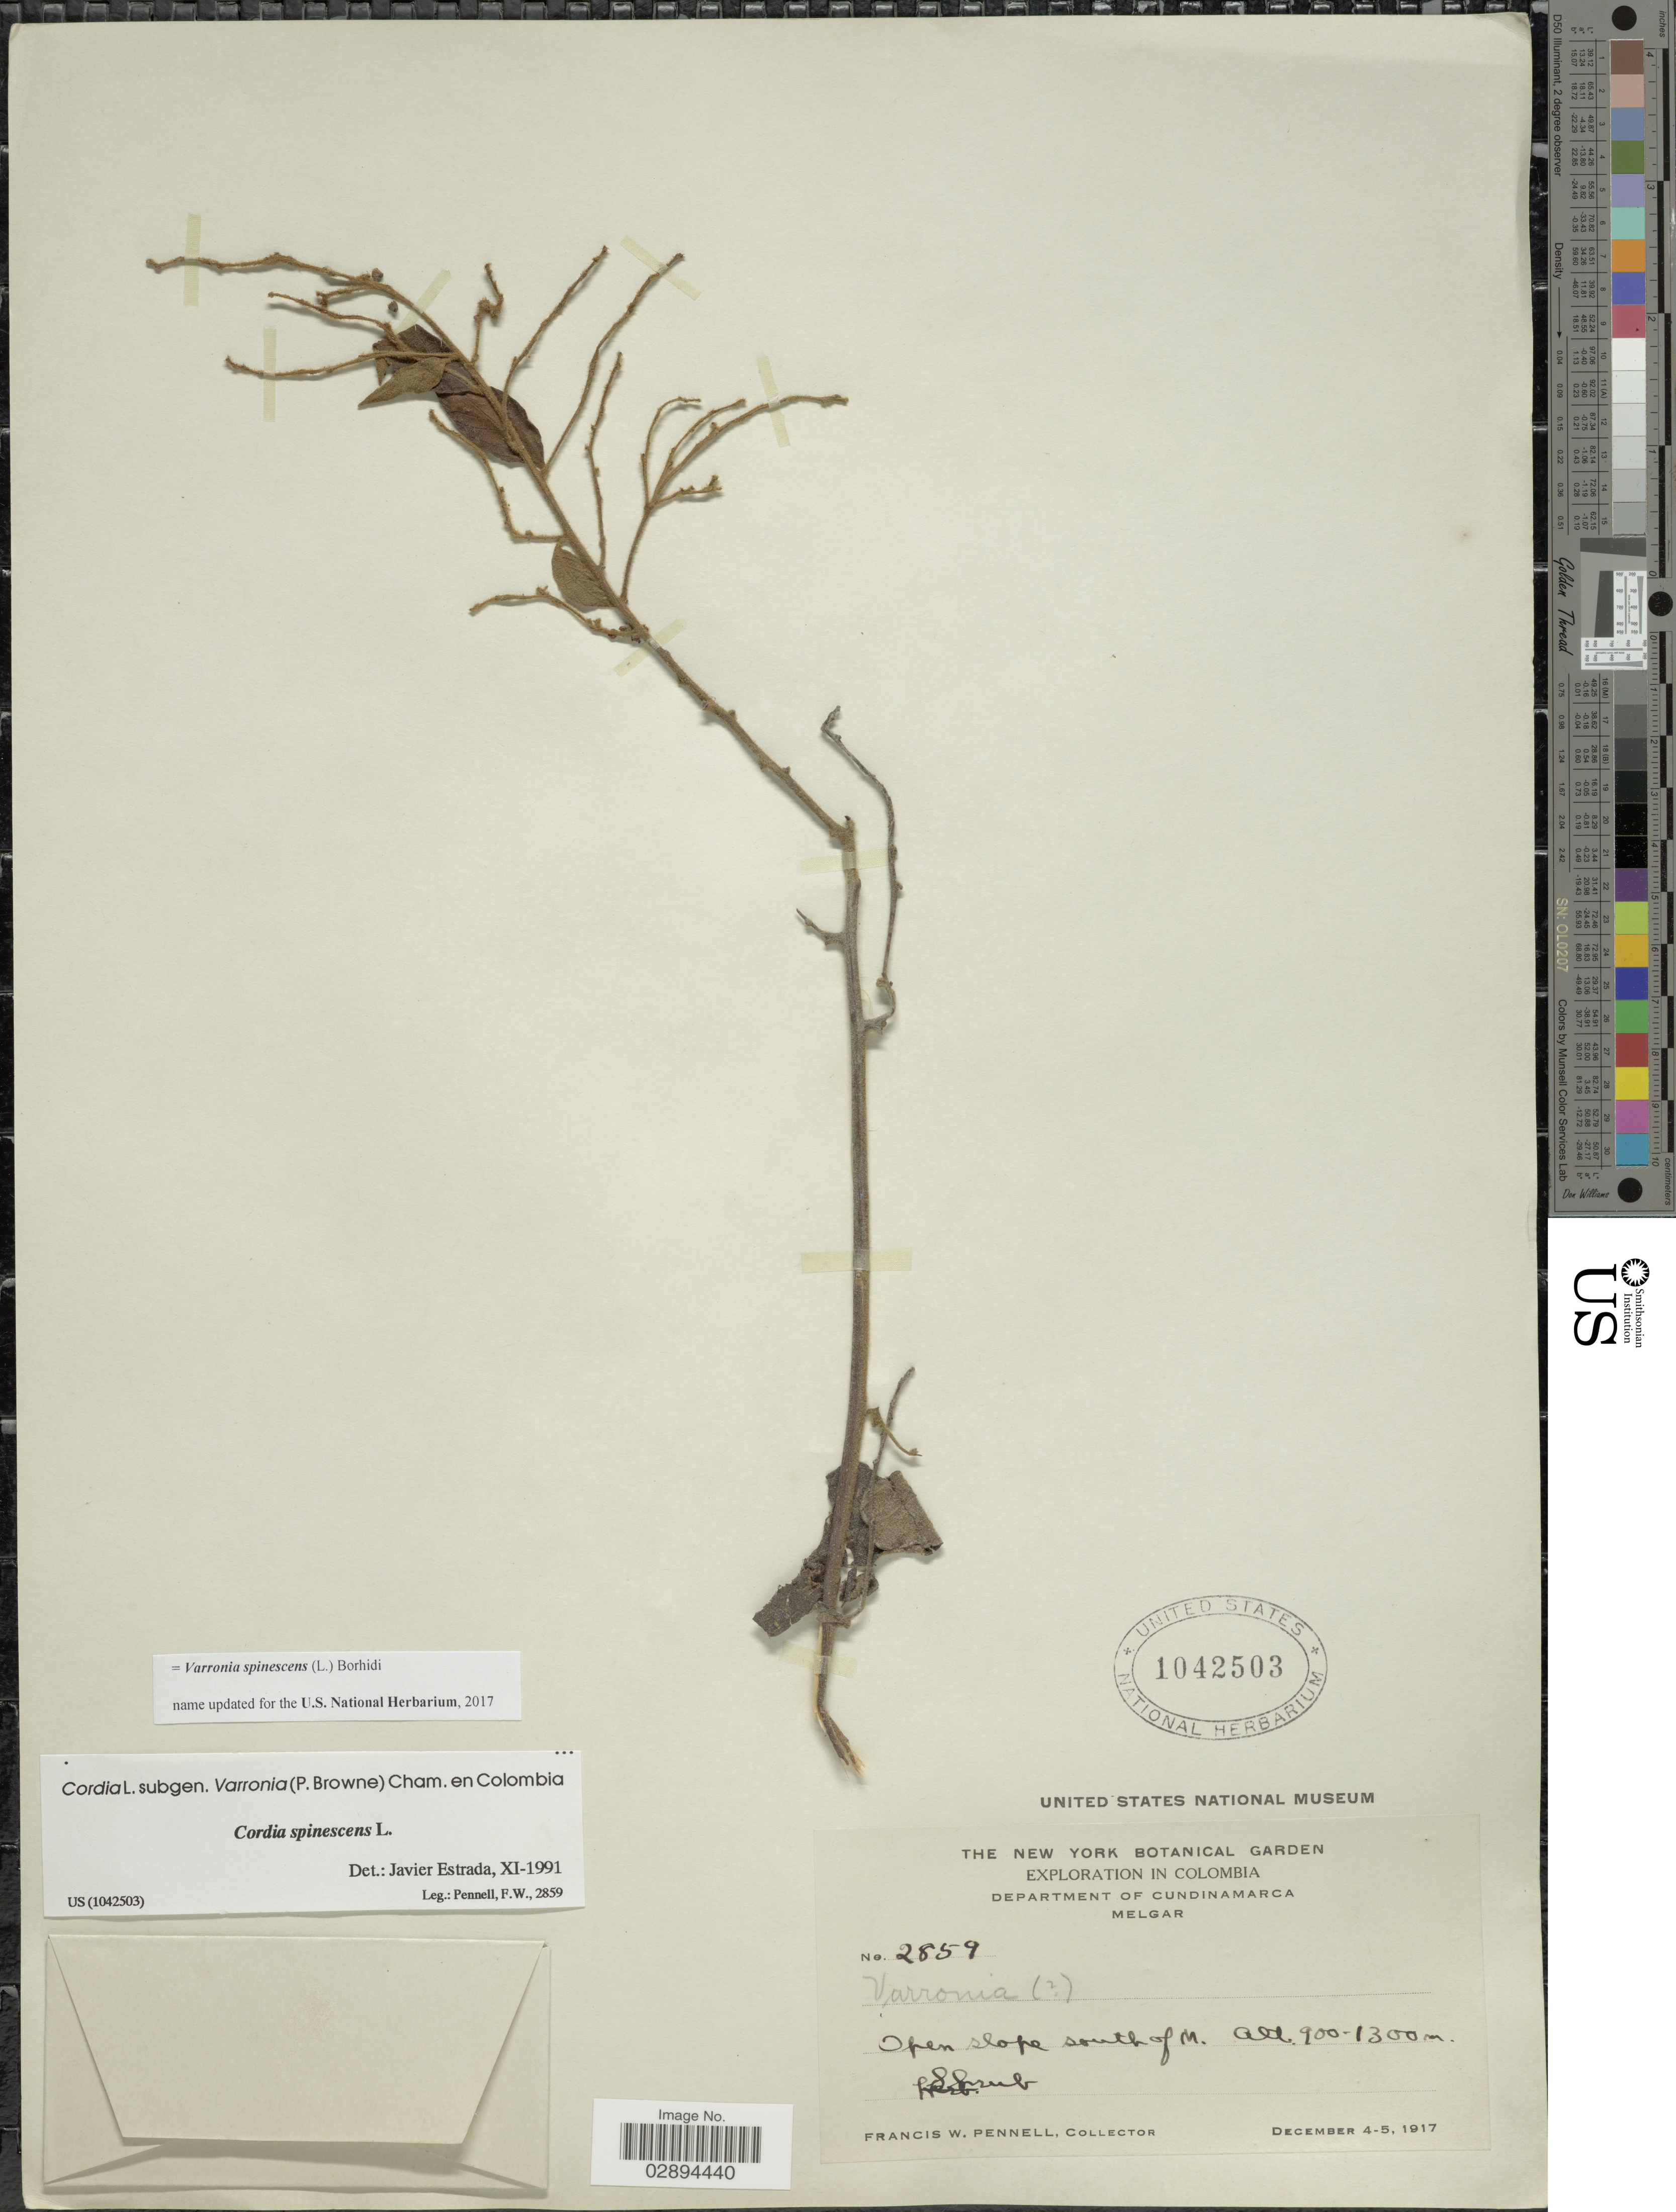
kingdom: Plantae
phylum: Tracheophyta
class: Magnoliopsida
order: Boraginales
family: Cordiaceae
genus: Varronia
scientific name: Varronia spinescens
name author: (L.) Borhidi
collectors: F. W. Pennell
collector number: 2859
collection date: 1917-12-04/1917-12-05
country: Colombia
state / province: Cundinamarca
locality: Department of Cundinamarca. Melgar.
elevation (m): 900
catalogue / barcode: US 1042503